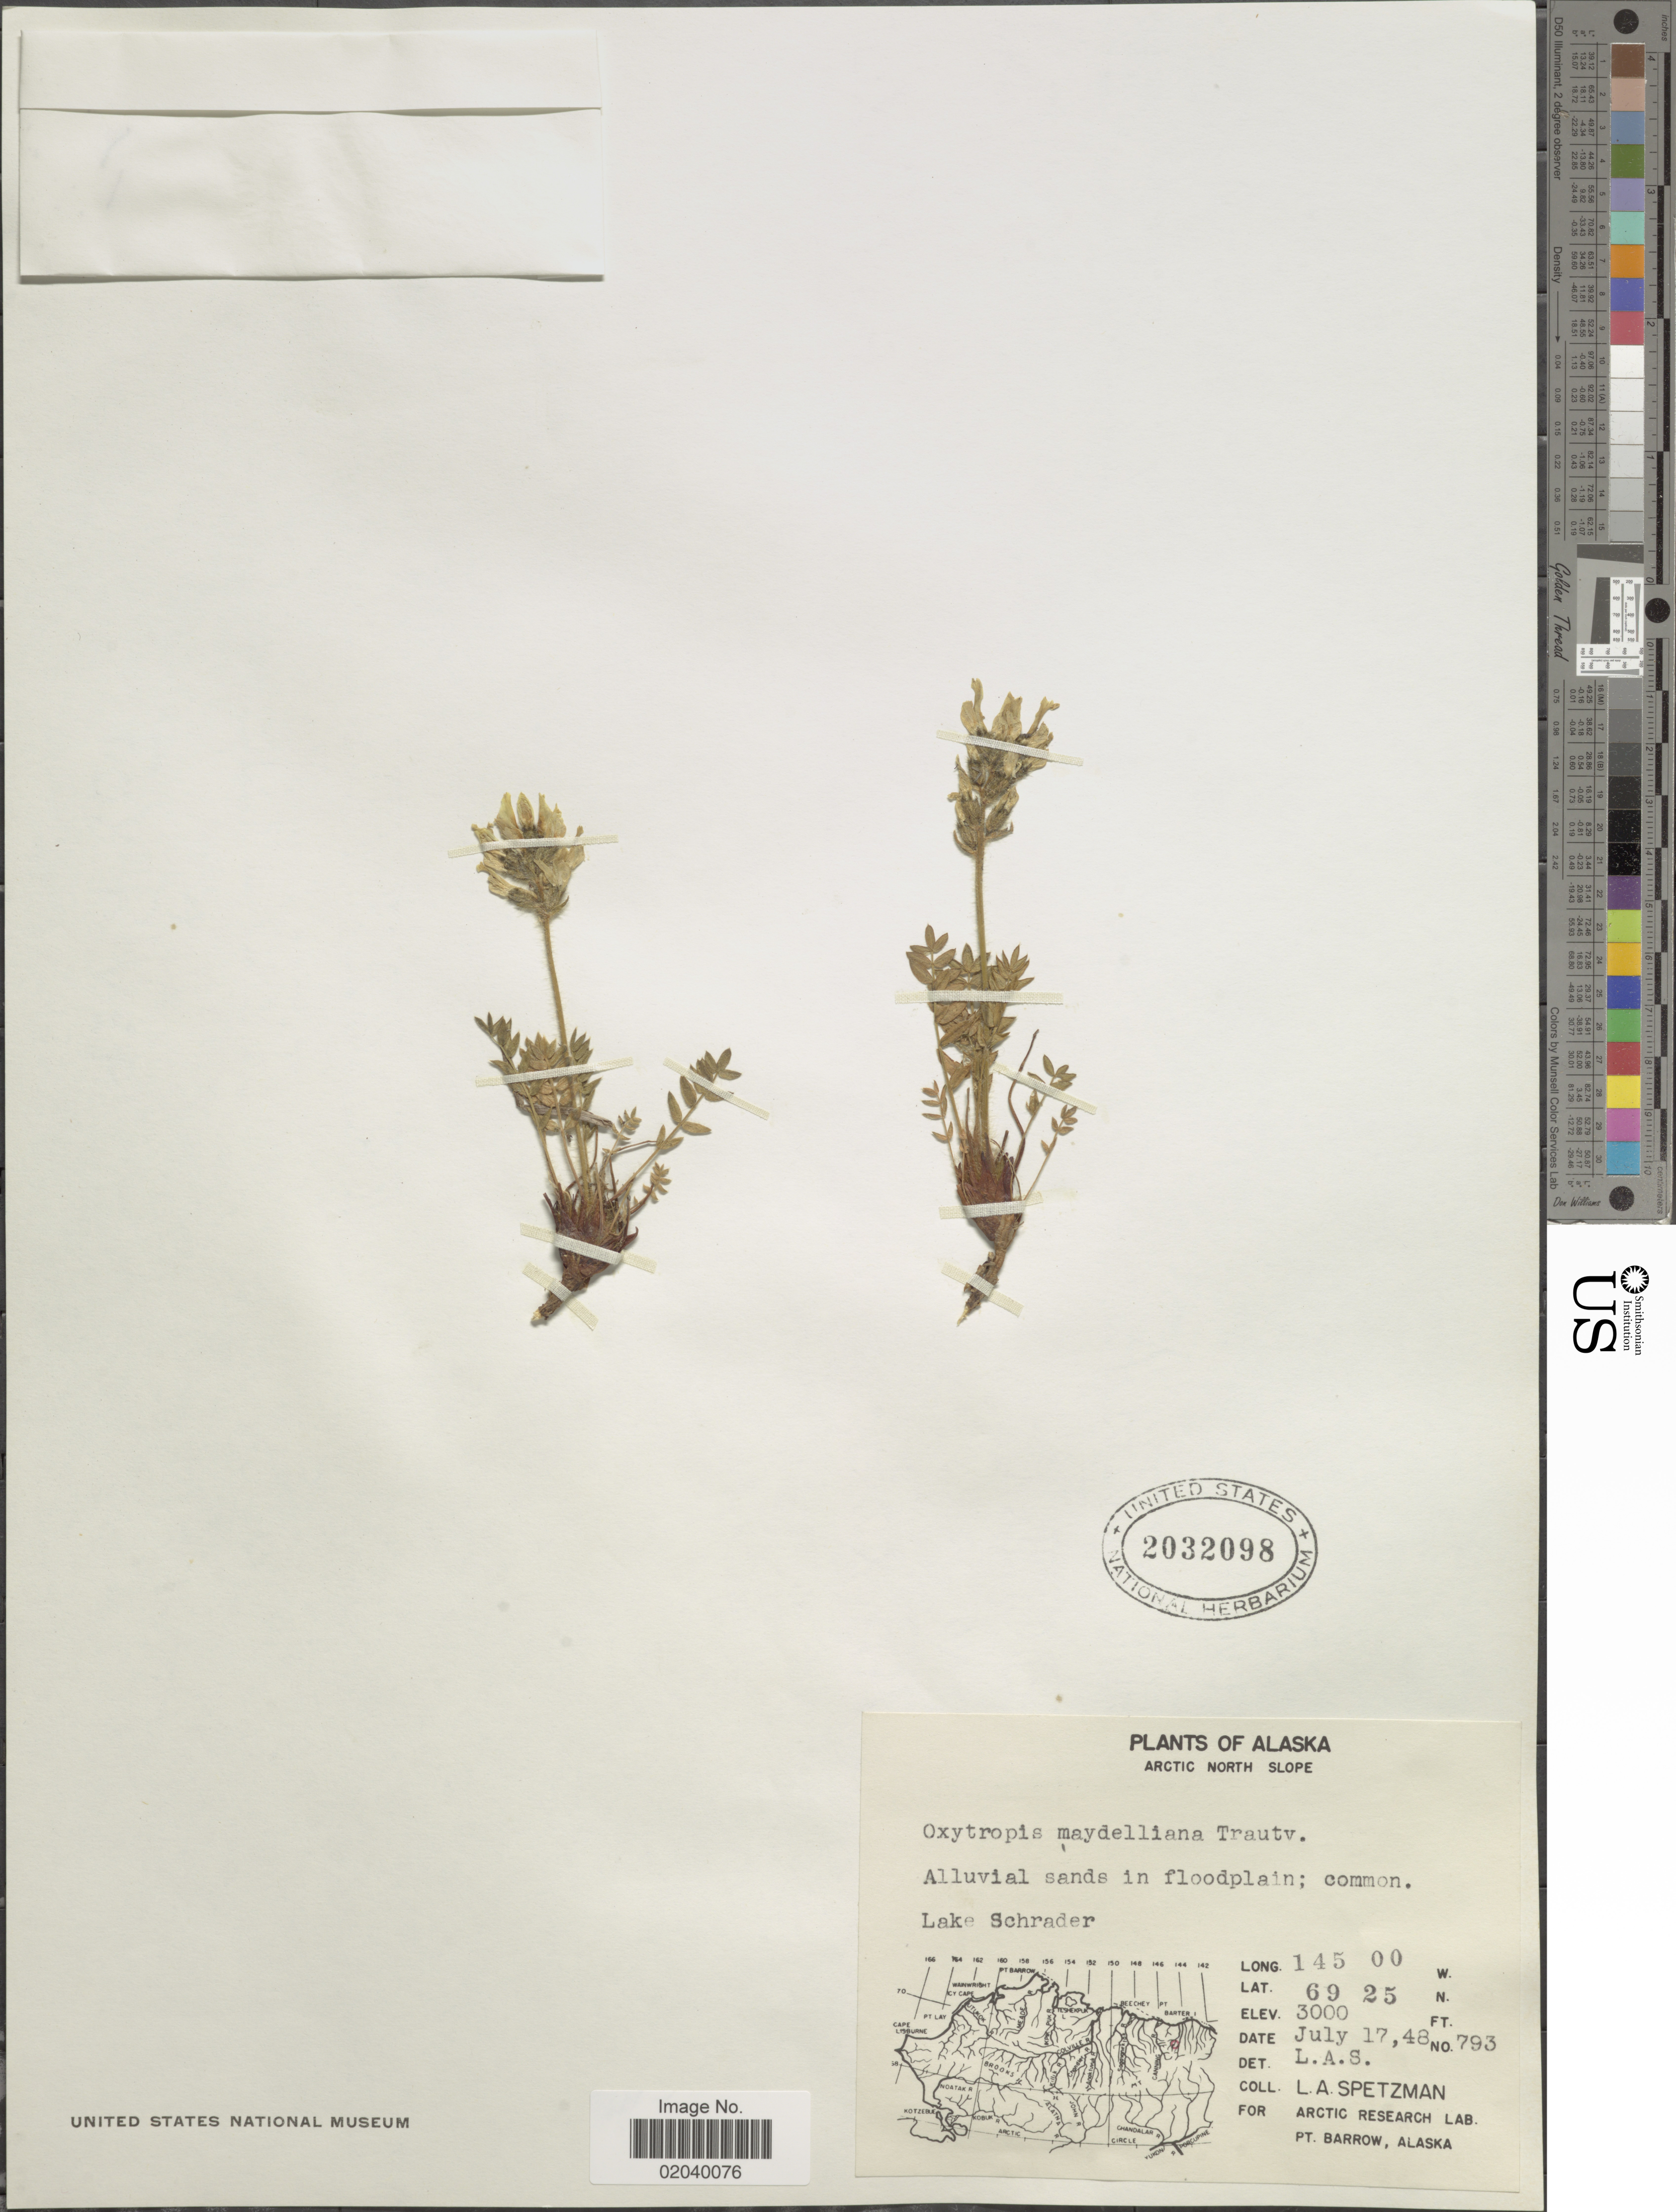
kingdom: Plantae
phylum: Tracheophyta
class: Magnoliopsida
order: Fabales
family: Fabaceae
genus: Oxytropis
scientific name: Oxytropis maydelliana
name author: Trautv.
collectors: L. Spetzman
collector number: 793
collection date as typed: Transcribed d/m/y: 17/7/48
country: United States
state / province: Alaska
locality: Arctic North Slope, Lake Schrader,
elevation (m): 914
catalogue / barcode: US 2032098